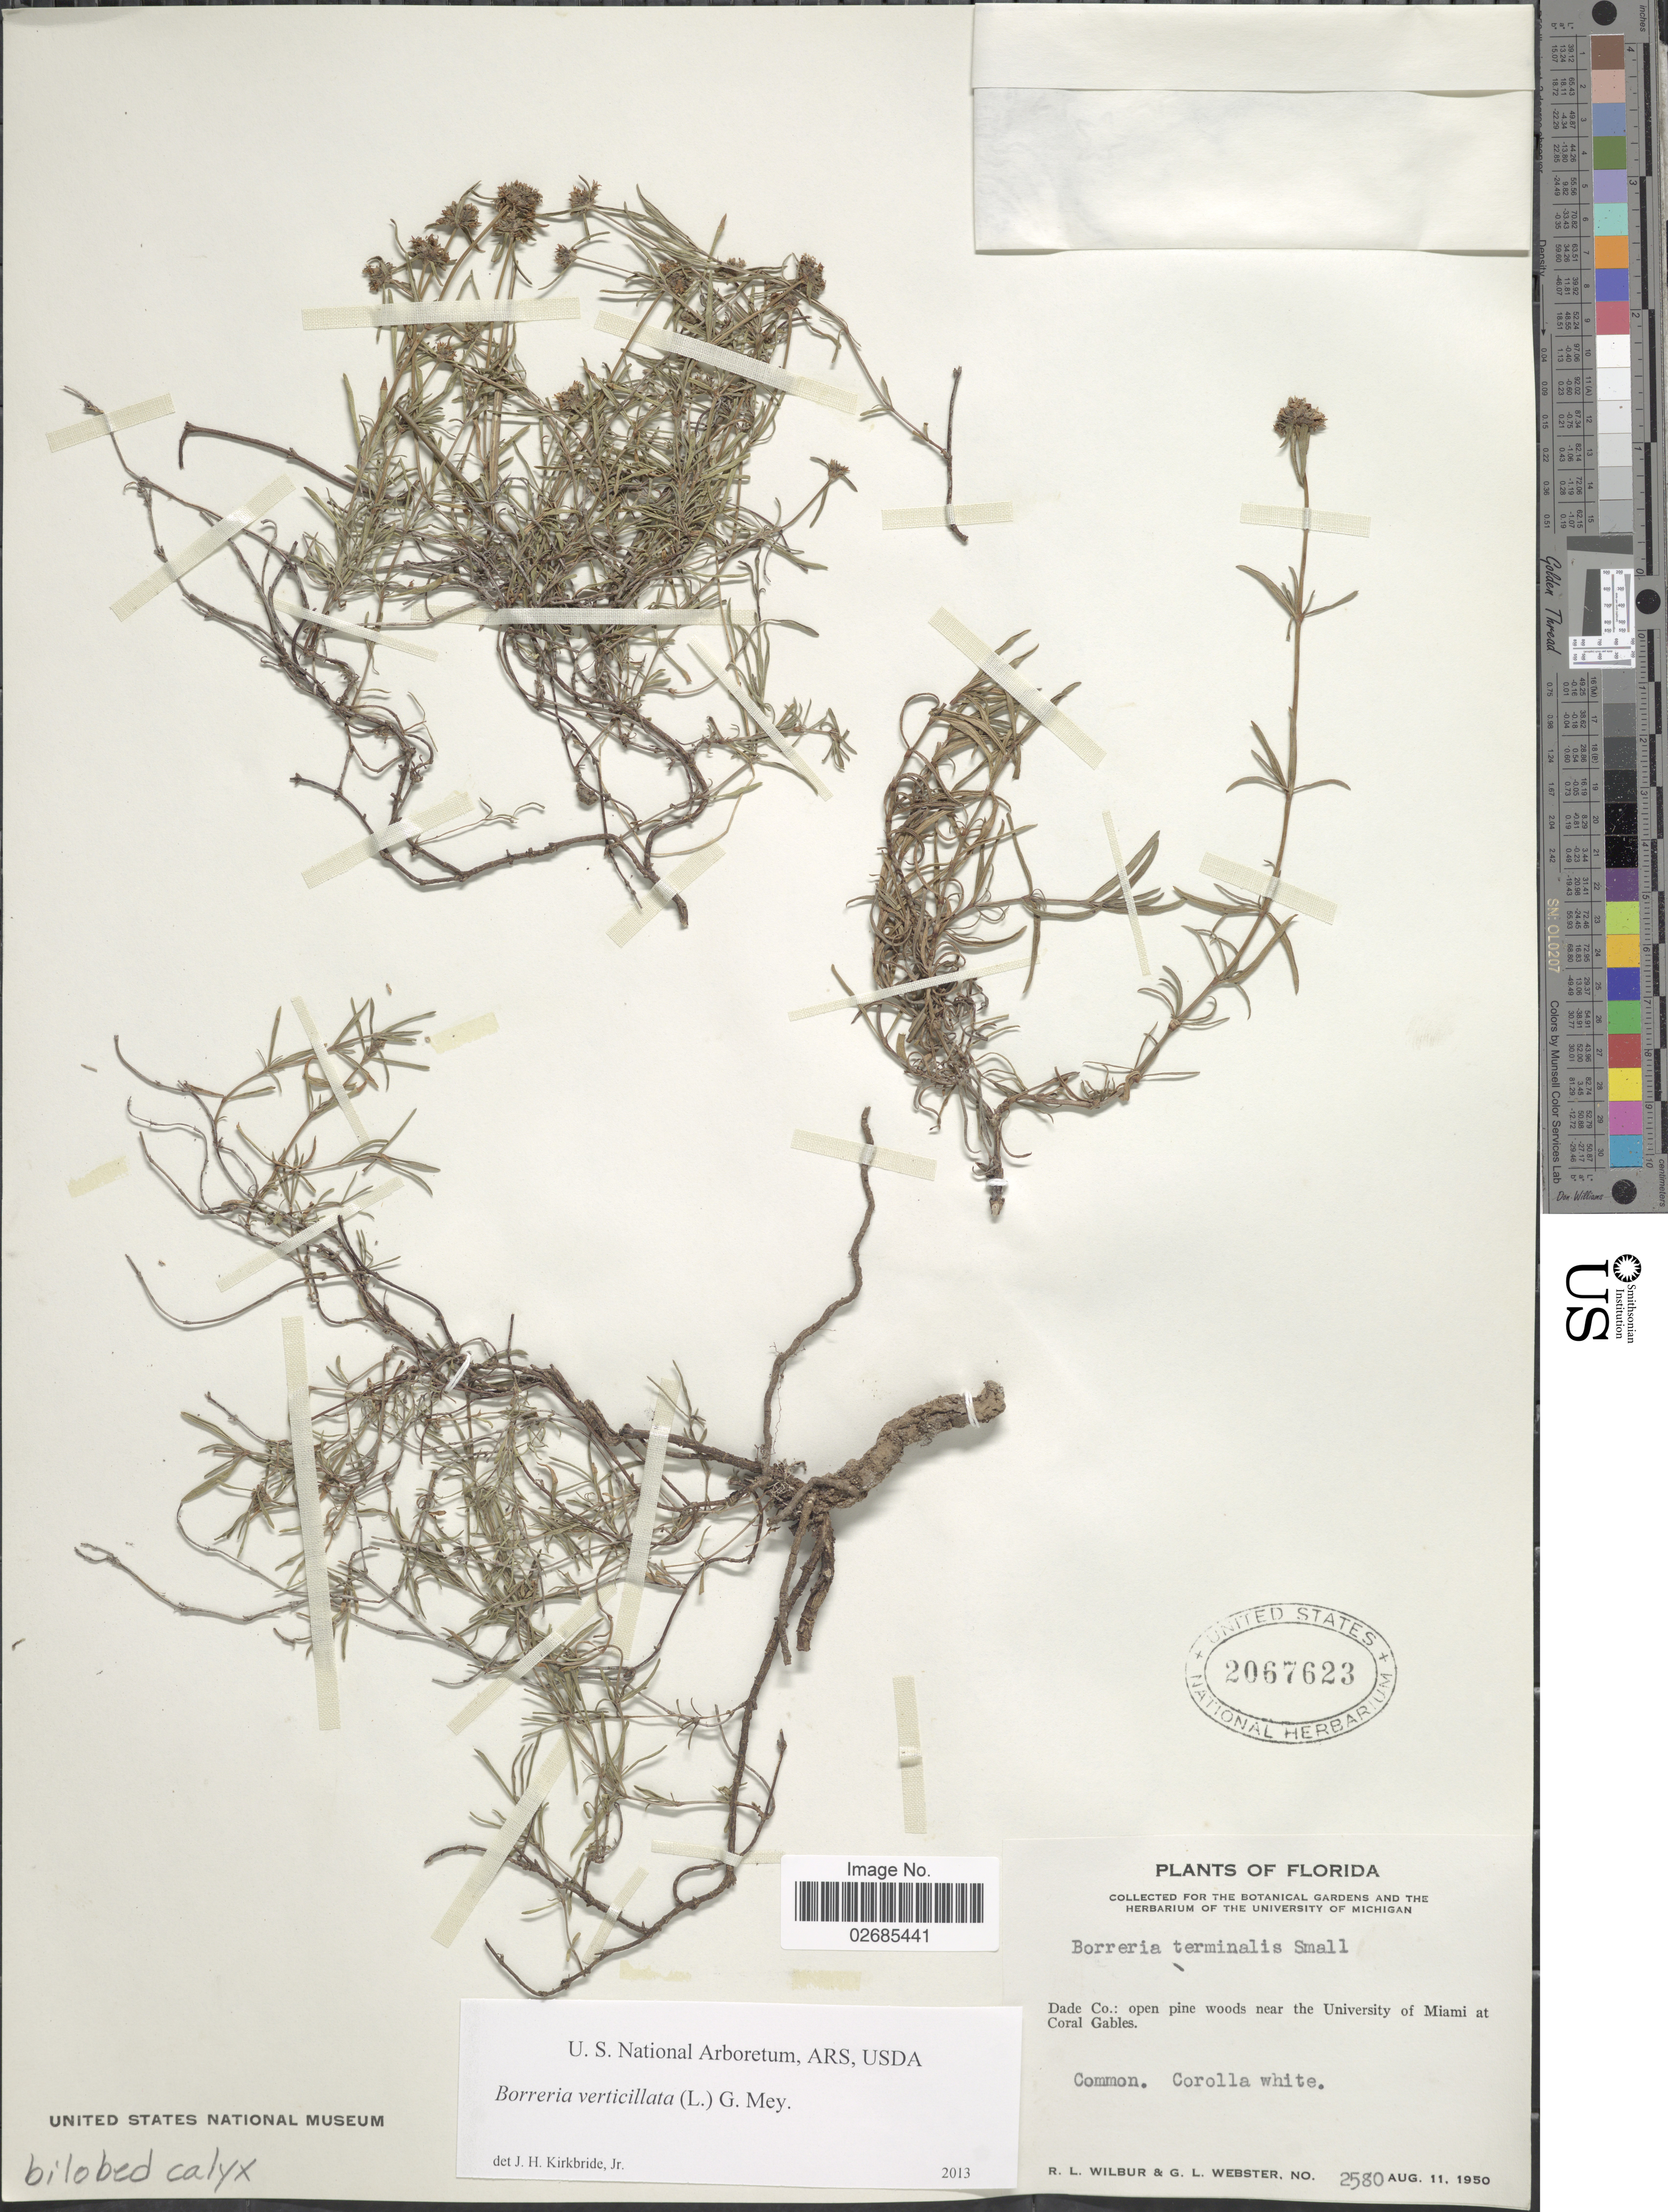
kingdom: Plantae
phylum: Tracheophyta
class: Magnoliopsida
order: Gentianales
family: Rubiaceae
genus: Borreria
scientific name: Borreria verticillata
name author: (L.) G. Mey.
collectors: R. L. Wilbur & G. L. Webster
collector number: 2580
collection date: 1950-08-11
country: United States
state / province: Florida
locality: Dade Co.: open pine woods near the University of Miami at Coral Gables.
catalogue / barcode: US 2067623